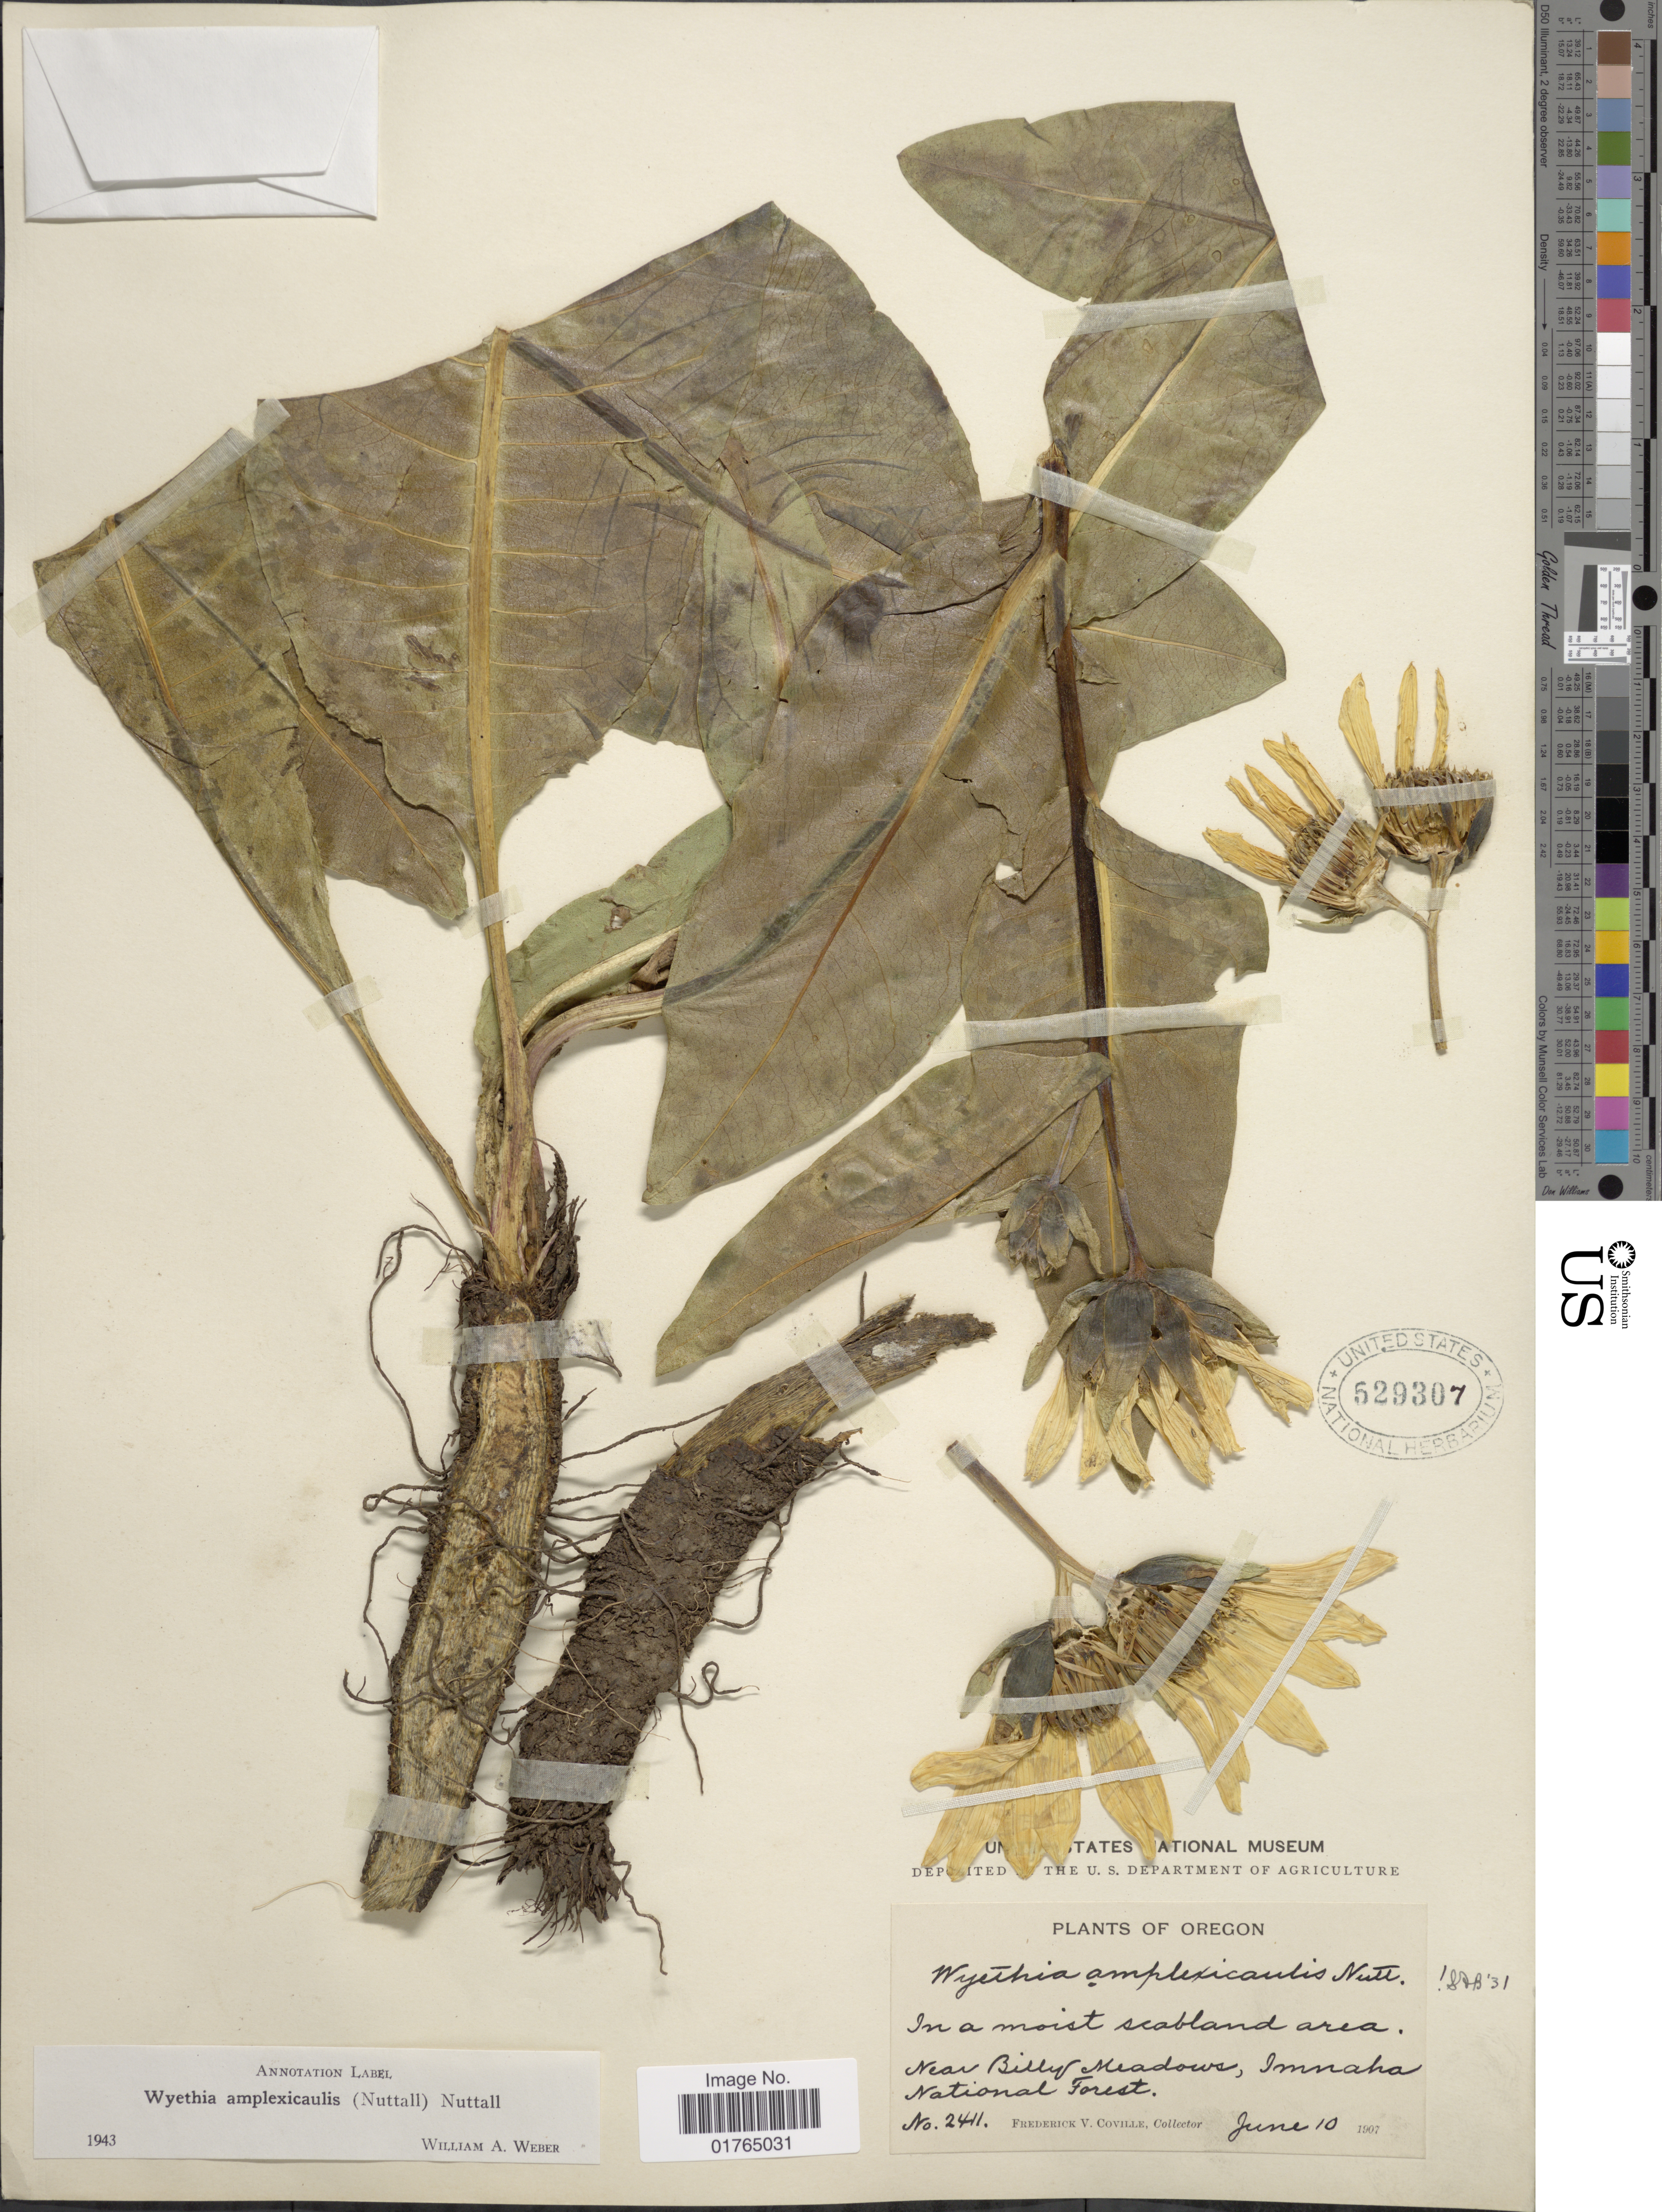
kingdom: Plantae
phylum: Tracheophyta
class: Magnoliopsida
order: Asterales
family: Asteraceae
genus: Wyethia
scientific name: Wyethia amplexicaulis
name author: Nutt.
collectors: F. V. Coville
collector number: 2411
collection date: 1907-06-10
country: United States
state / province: Oregon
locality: Near Billy Meadows, Imnaha National Forest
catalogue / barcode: US 529307